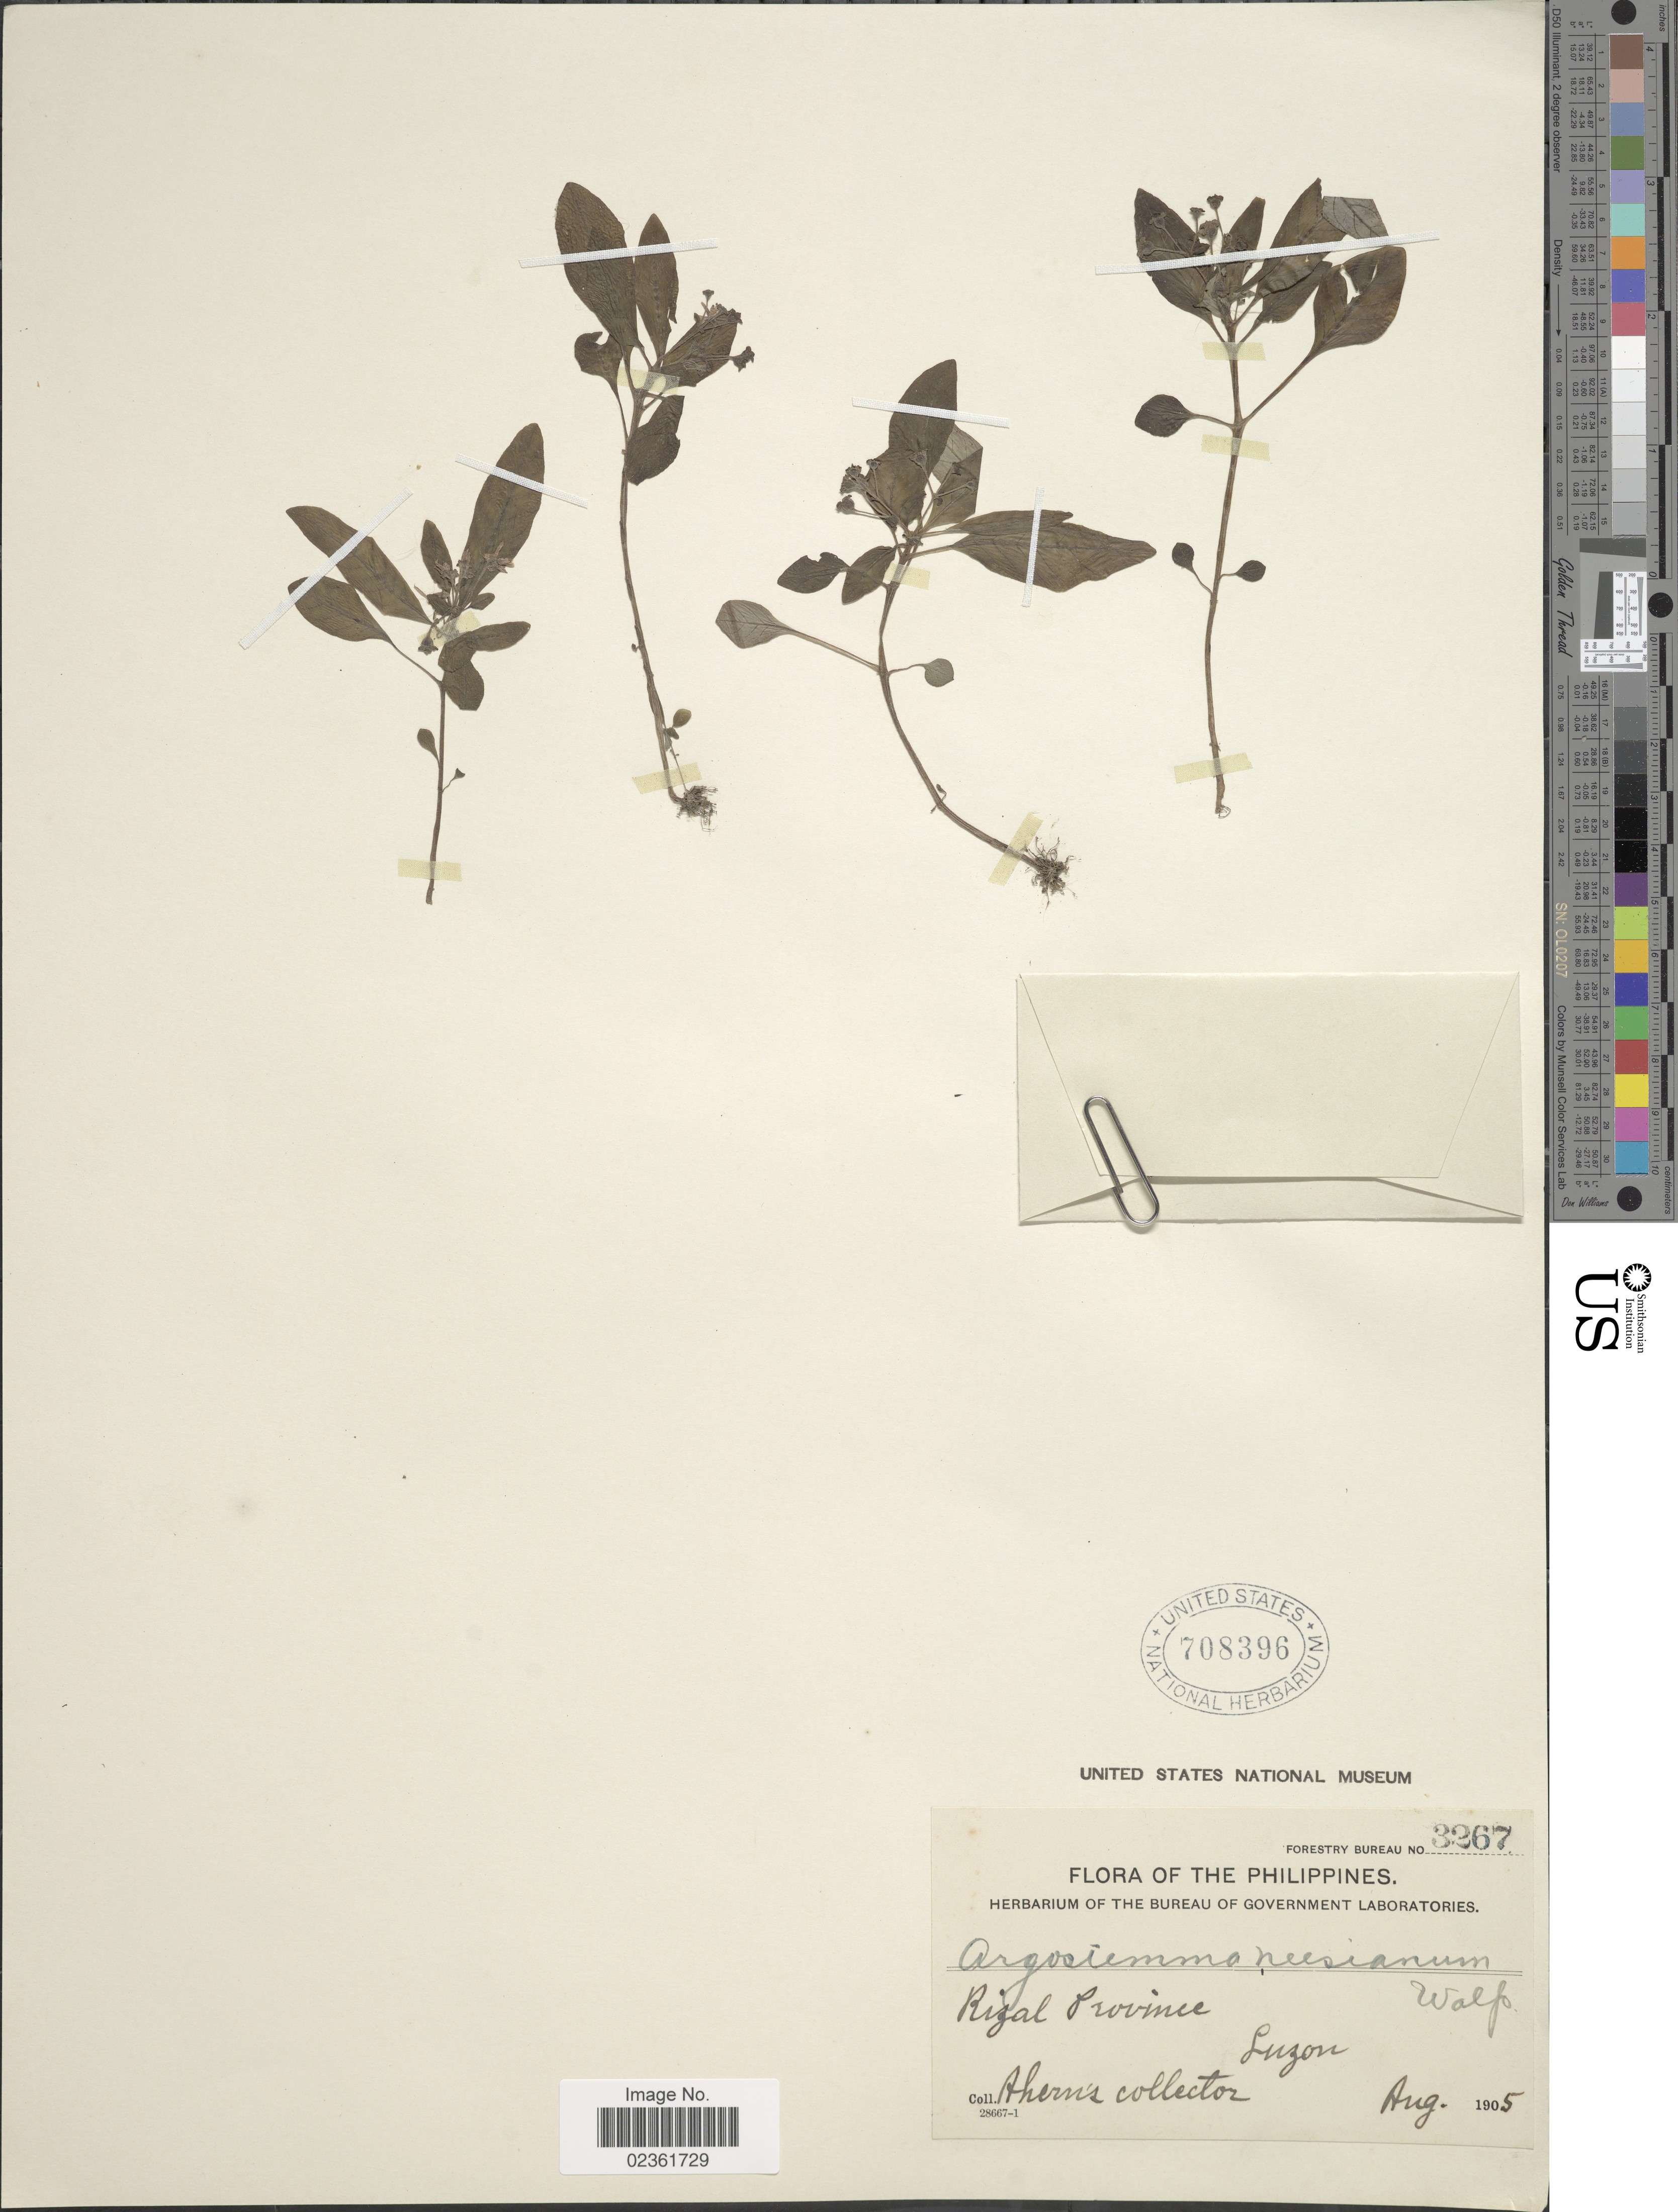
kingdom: Plantae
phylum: Tracheophyta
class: Magnoliopsida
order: Gentianales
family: Rubiaceae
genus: Argostemma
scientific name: Argostemma neesianum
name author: Walp.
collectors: Ahern's collector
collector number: Forestry Bureau 3267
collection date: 1905-08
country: Philippines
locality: Rizal Province, Luzon.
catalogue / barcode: US 708396